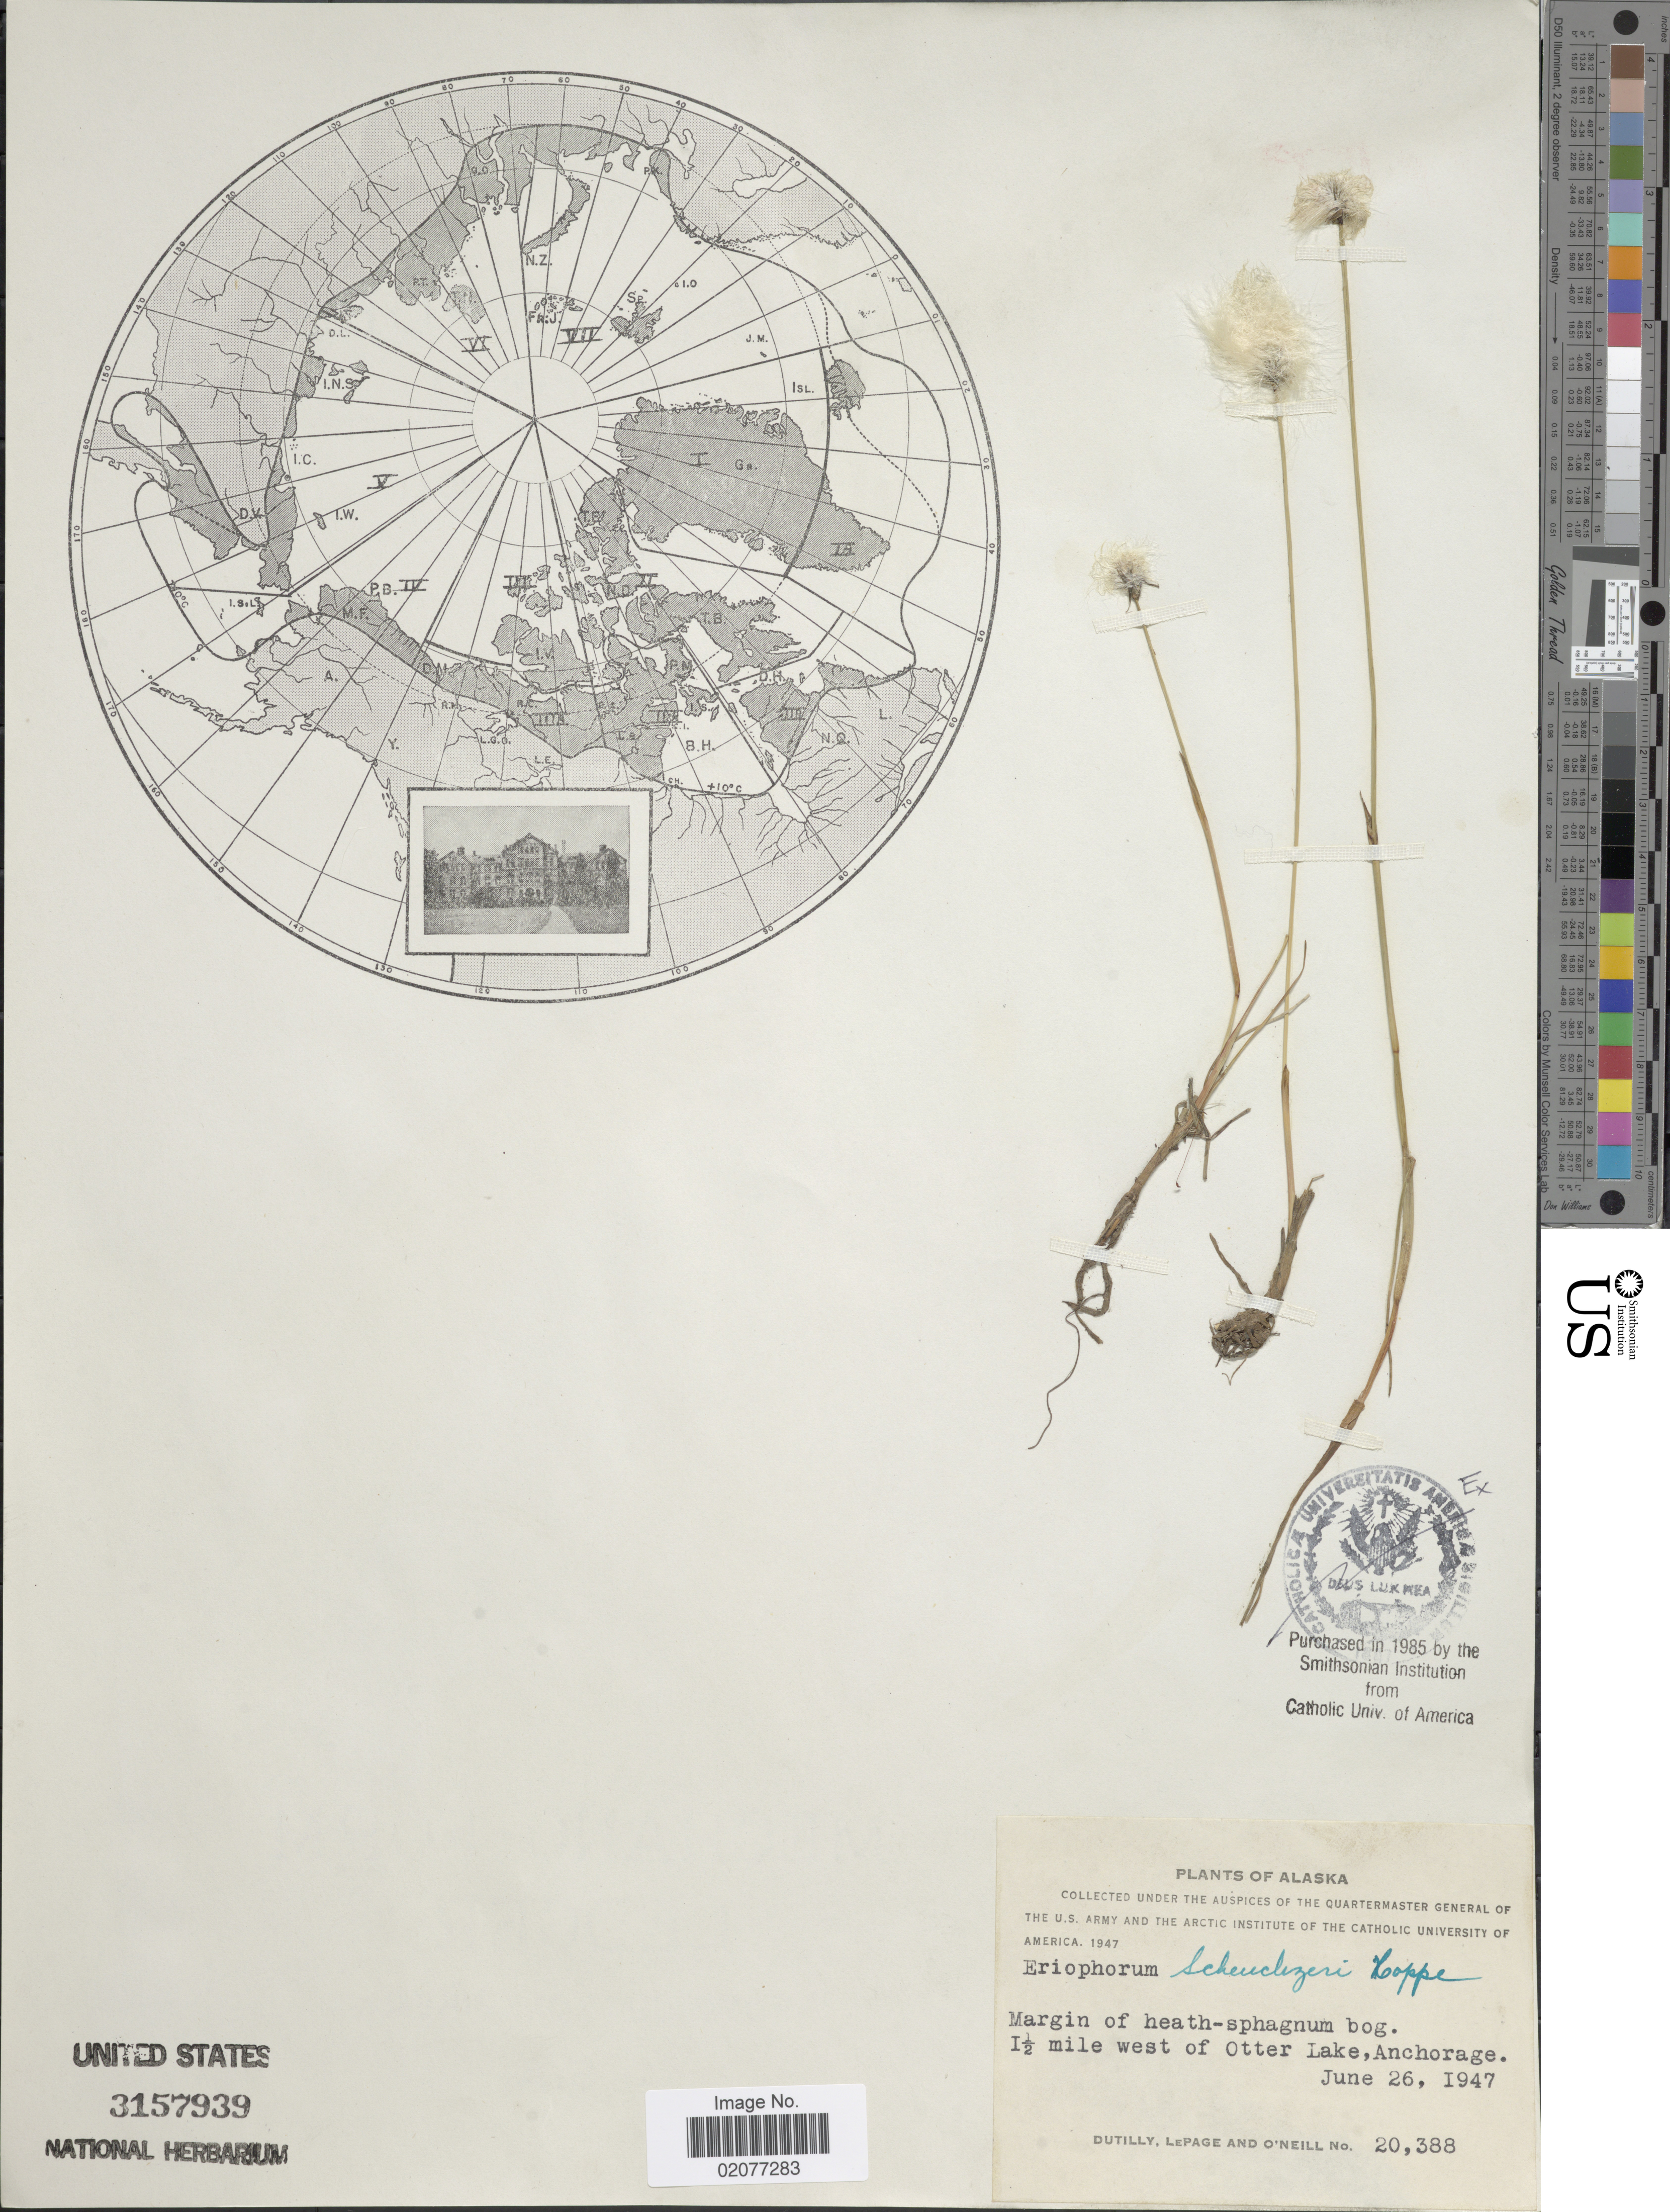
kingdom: Plantae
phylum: Tracheophyta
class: Liliopsida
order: Poales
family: Cyperaceae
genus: Eriophorum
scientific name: Eriophorum scheuchzeri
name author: Hoppe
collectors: -. Dutilly, -. LePage & O' Neill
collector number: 20388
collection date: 1947-06-26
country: United States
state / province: Alaska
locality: Margin of heath-spaghnum bog, 1½ miles west of Otter Lake, Anchorage.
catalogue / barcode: US 3157939